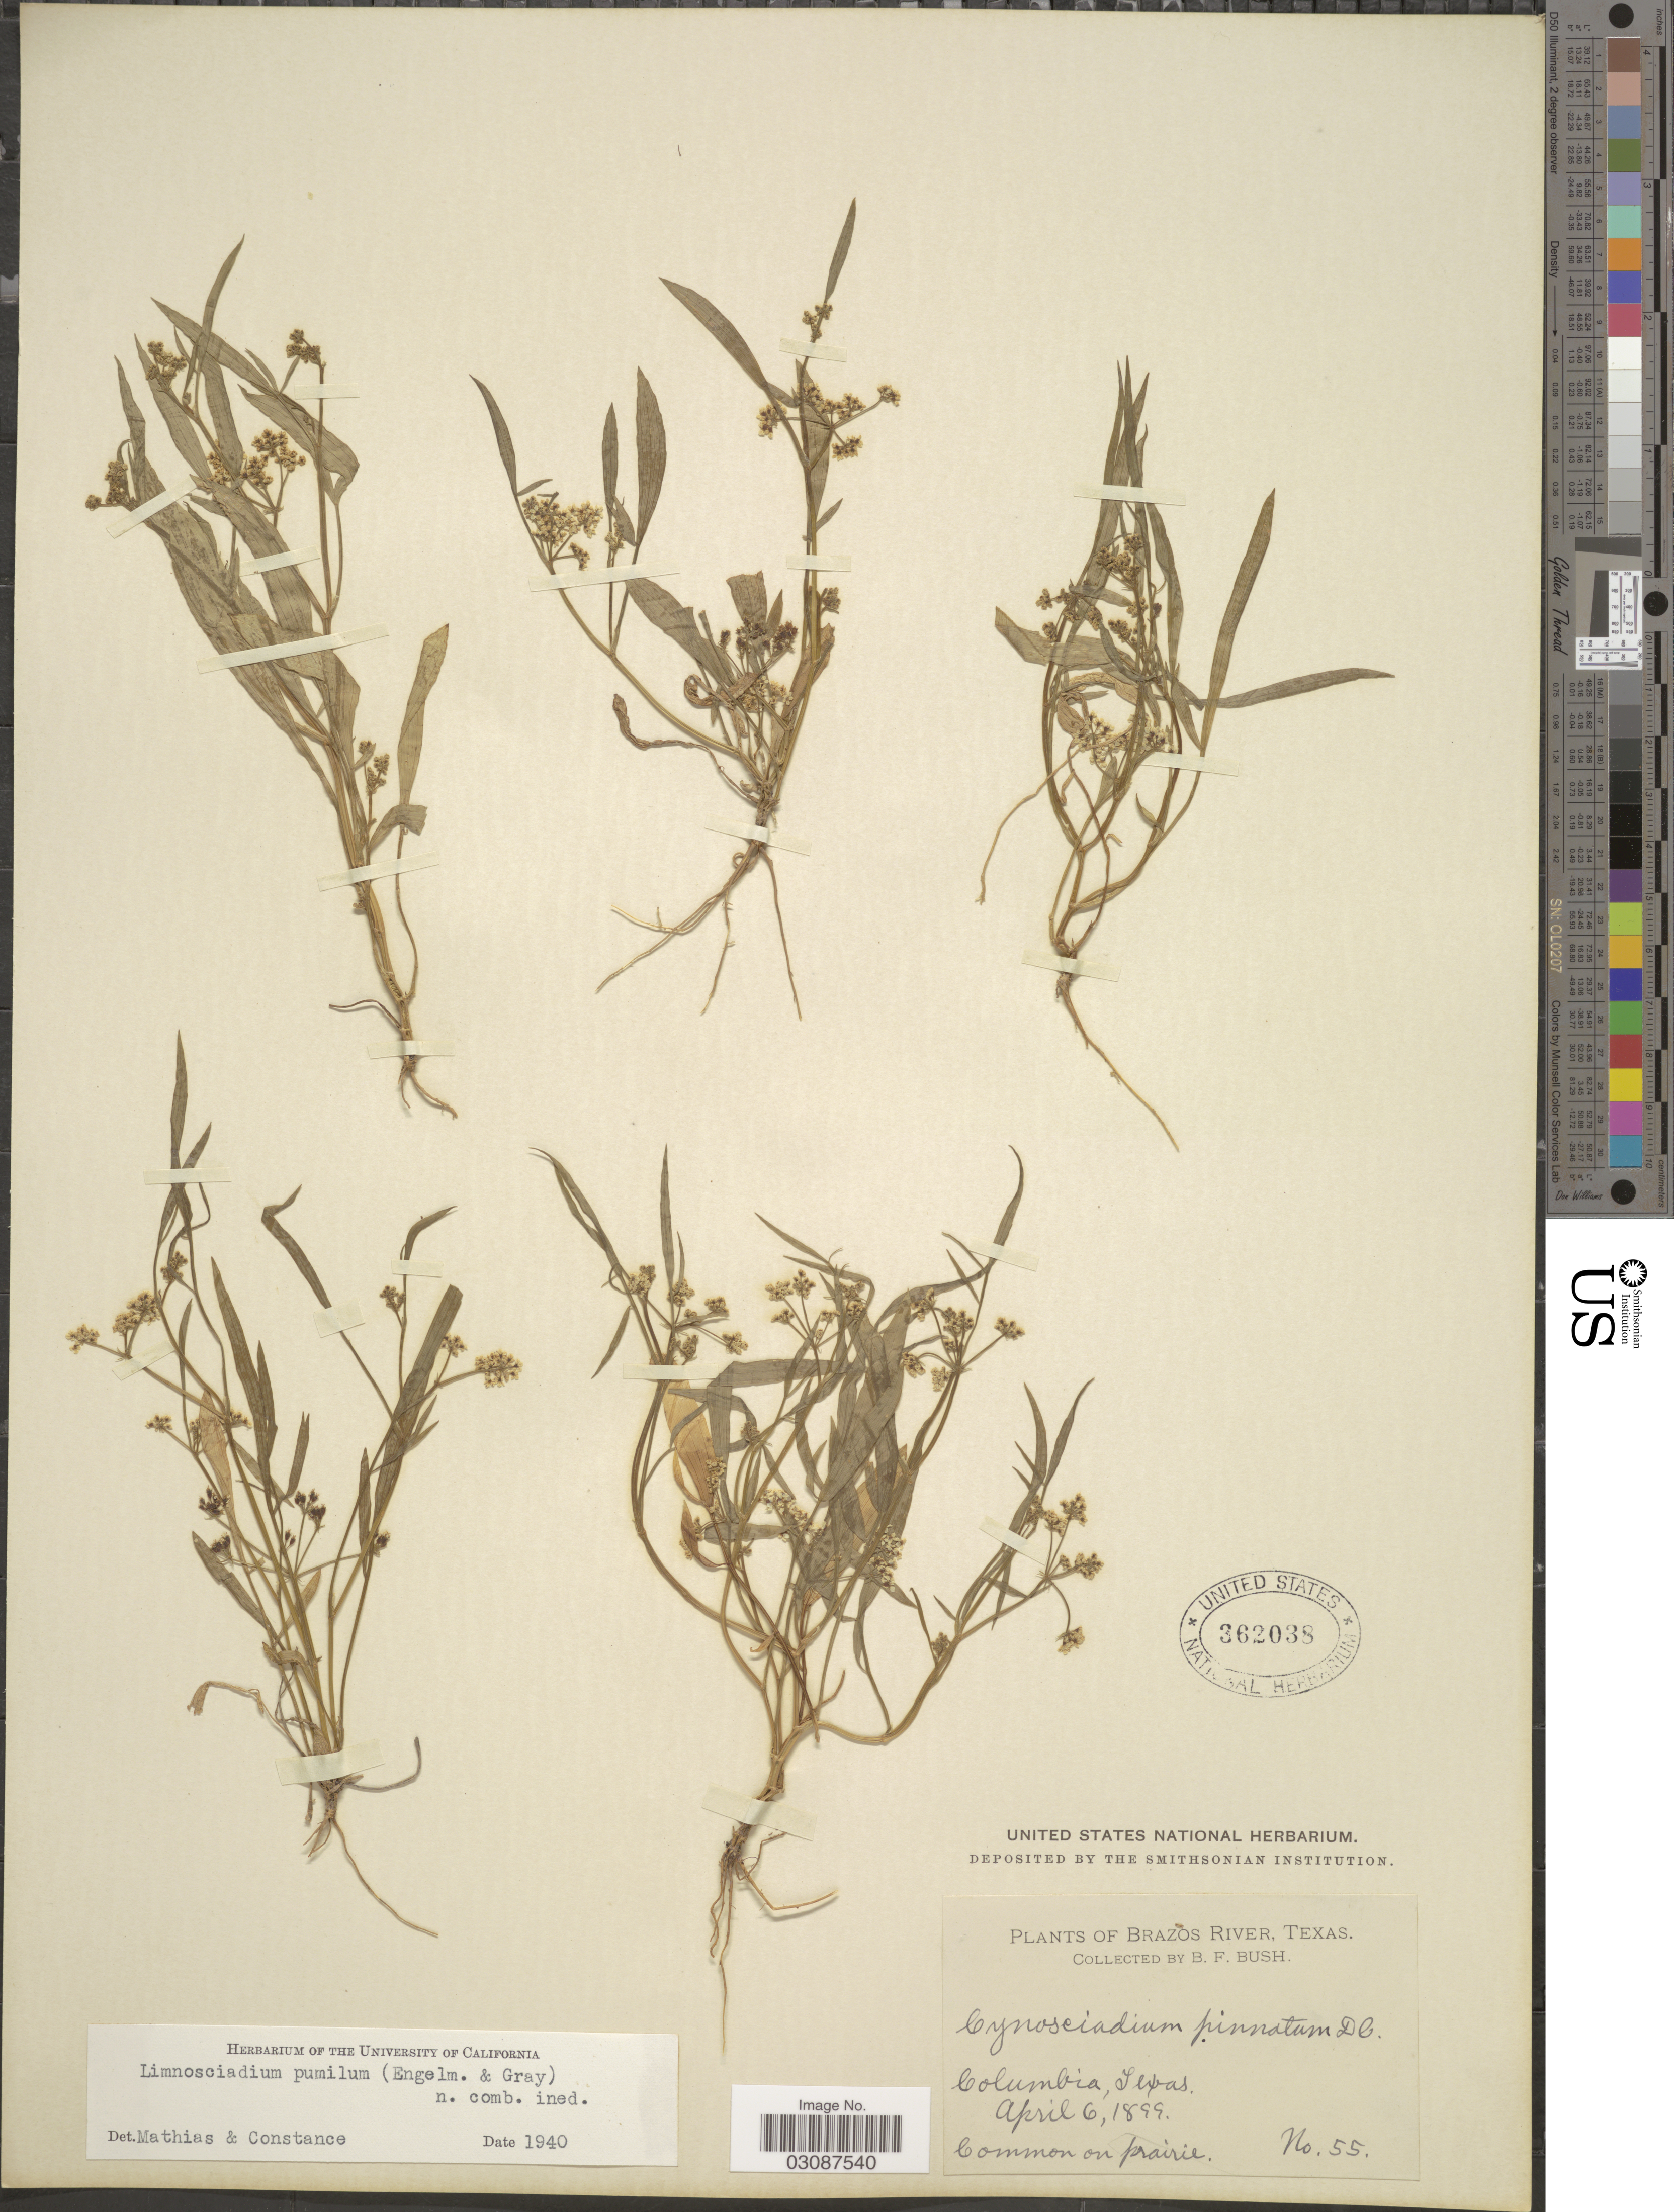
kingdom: Plantae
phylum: Tracheophyta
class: Magnoliopsida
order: Apiales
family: Apiaceae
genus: Limnosciadium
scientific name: Limnosciadium pumilum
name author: (Engelm. & A. Gray) Mathias & Constance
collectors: B. F. Bush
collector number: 55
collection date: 1899-04-06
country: United States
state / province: Texas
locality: Brazos River. Columbia.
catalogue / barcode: US 362038